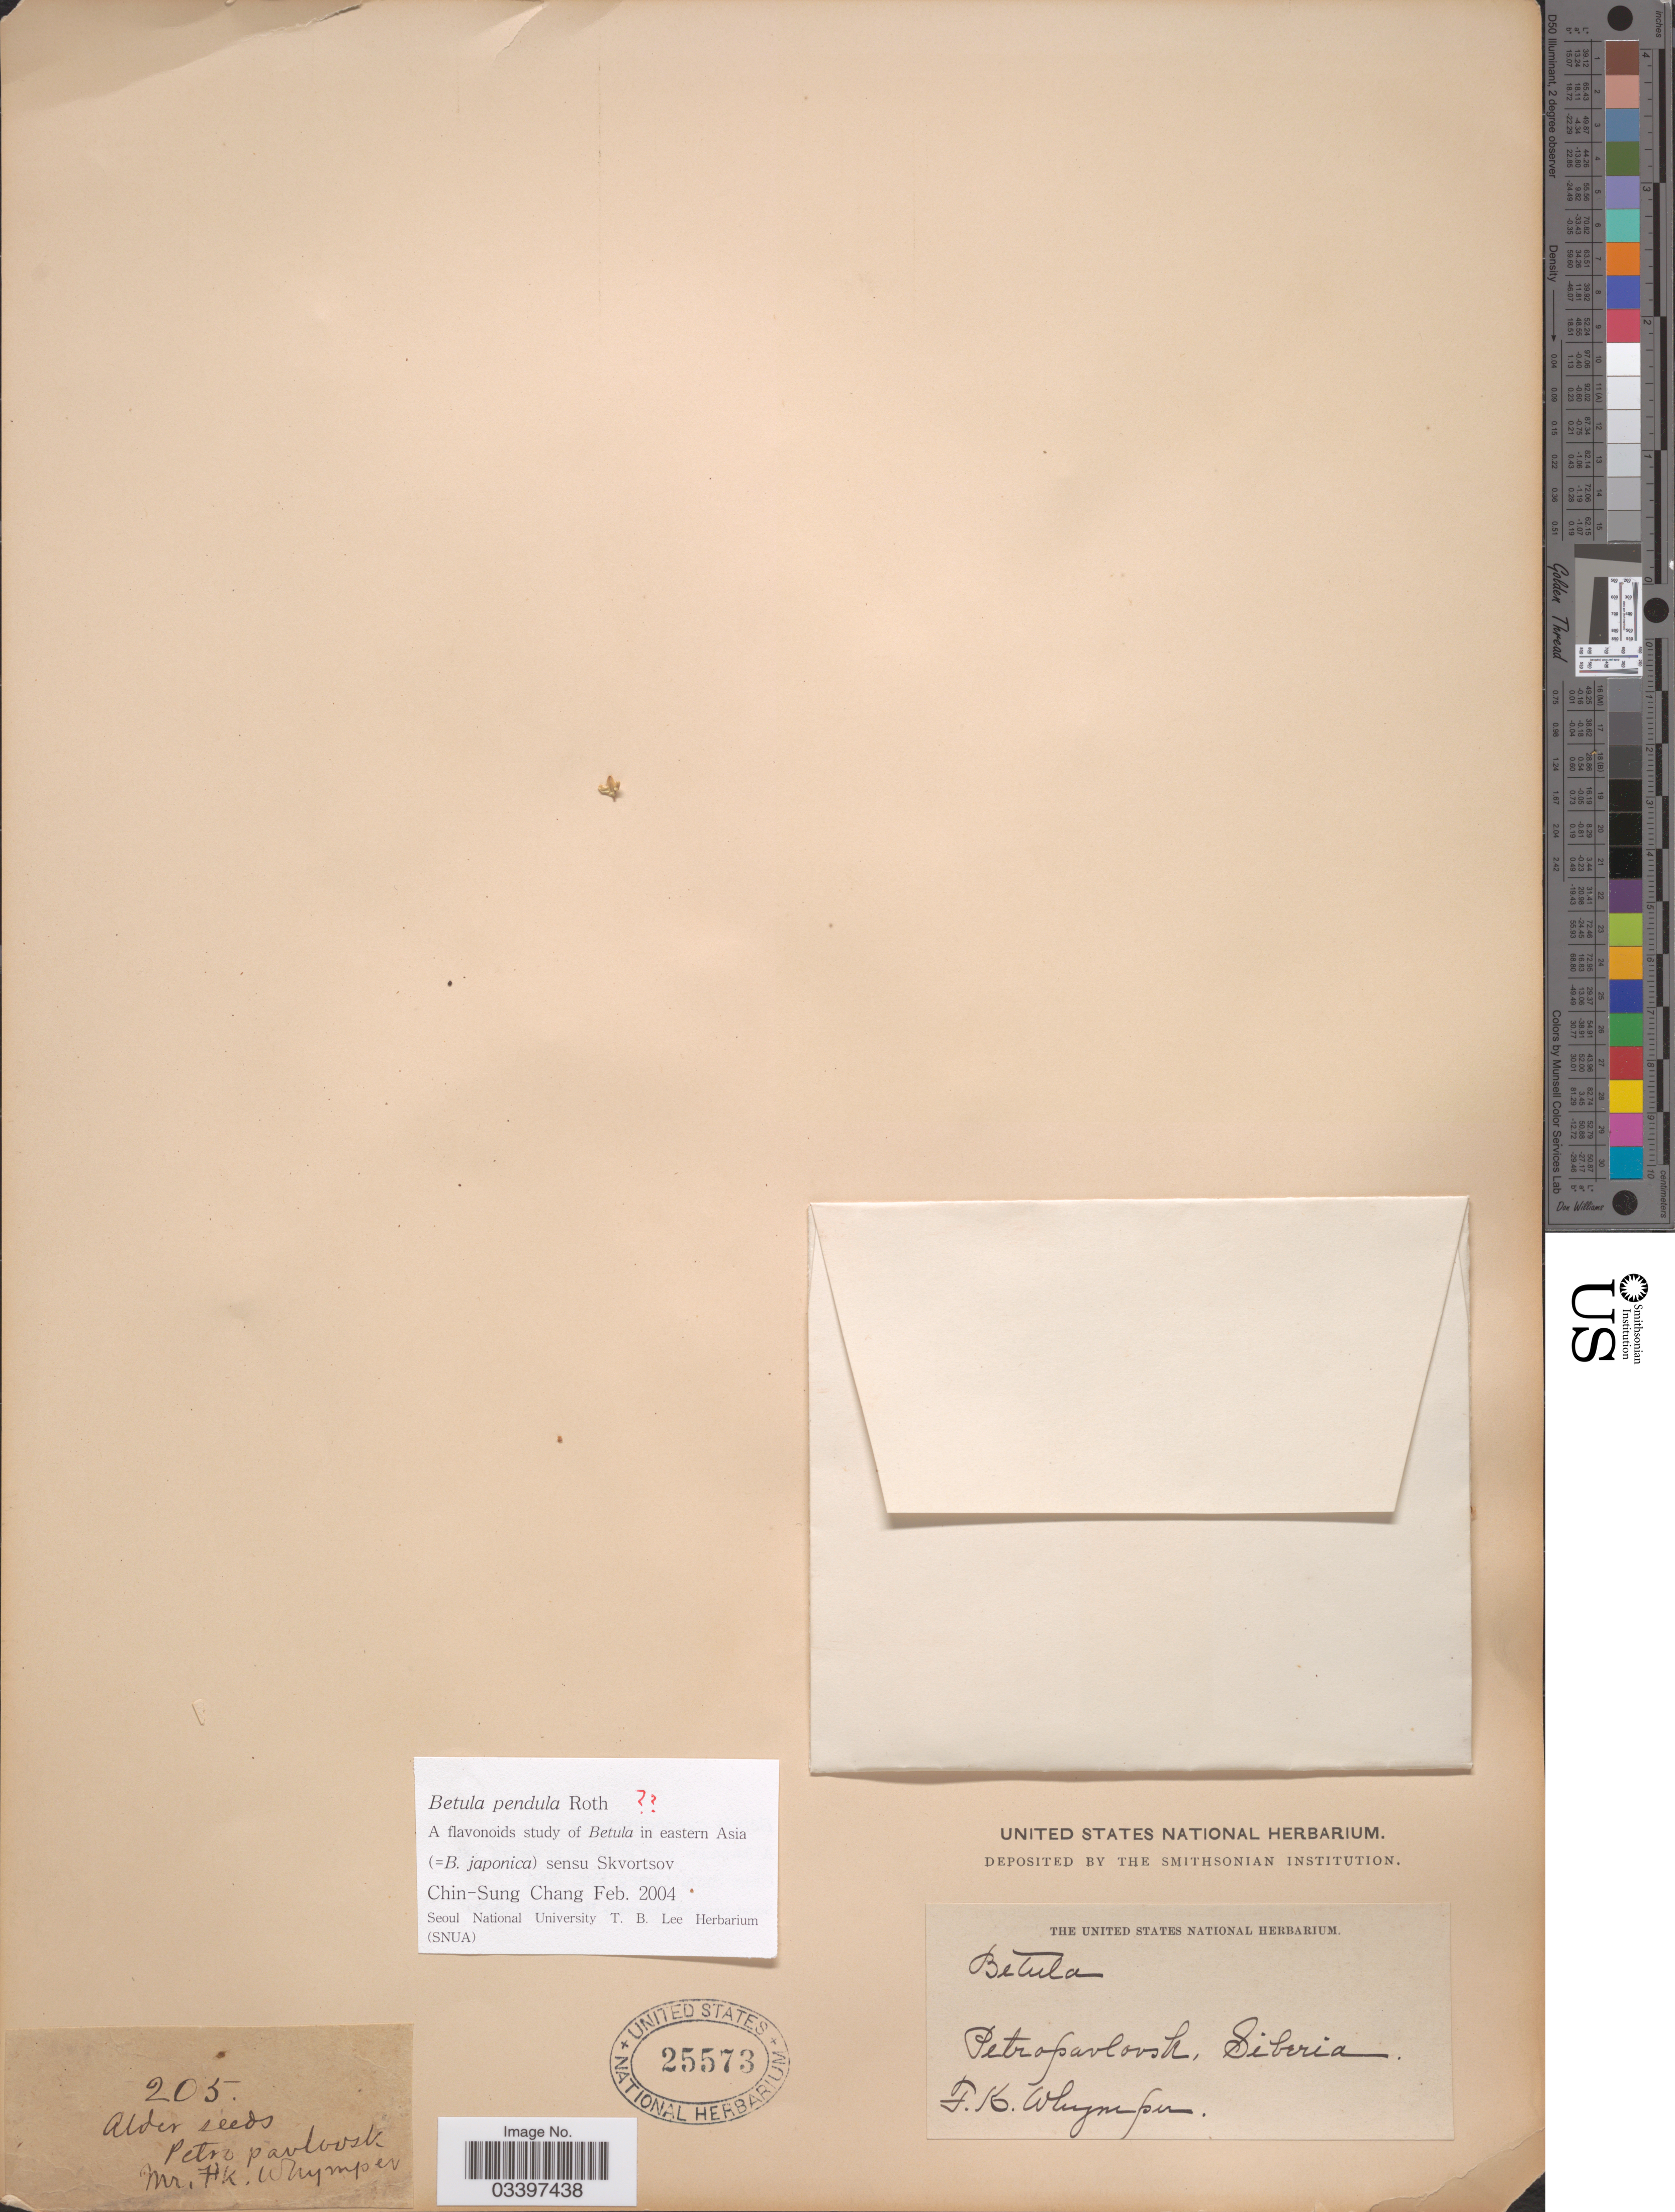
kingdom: Plantae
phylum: Tracheophyta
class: Magnoliopsida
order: Fagales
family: Betulaceae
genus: Betula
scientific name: Betula pendula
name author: Roth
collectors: F. Whymper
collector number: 205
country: Russian Federation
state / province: West Siberia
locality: Petropavlovsk, Siberia.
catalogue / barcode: US 25573